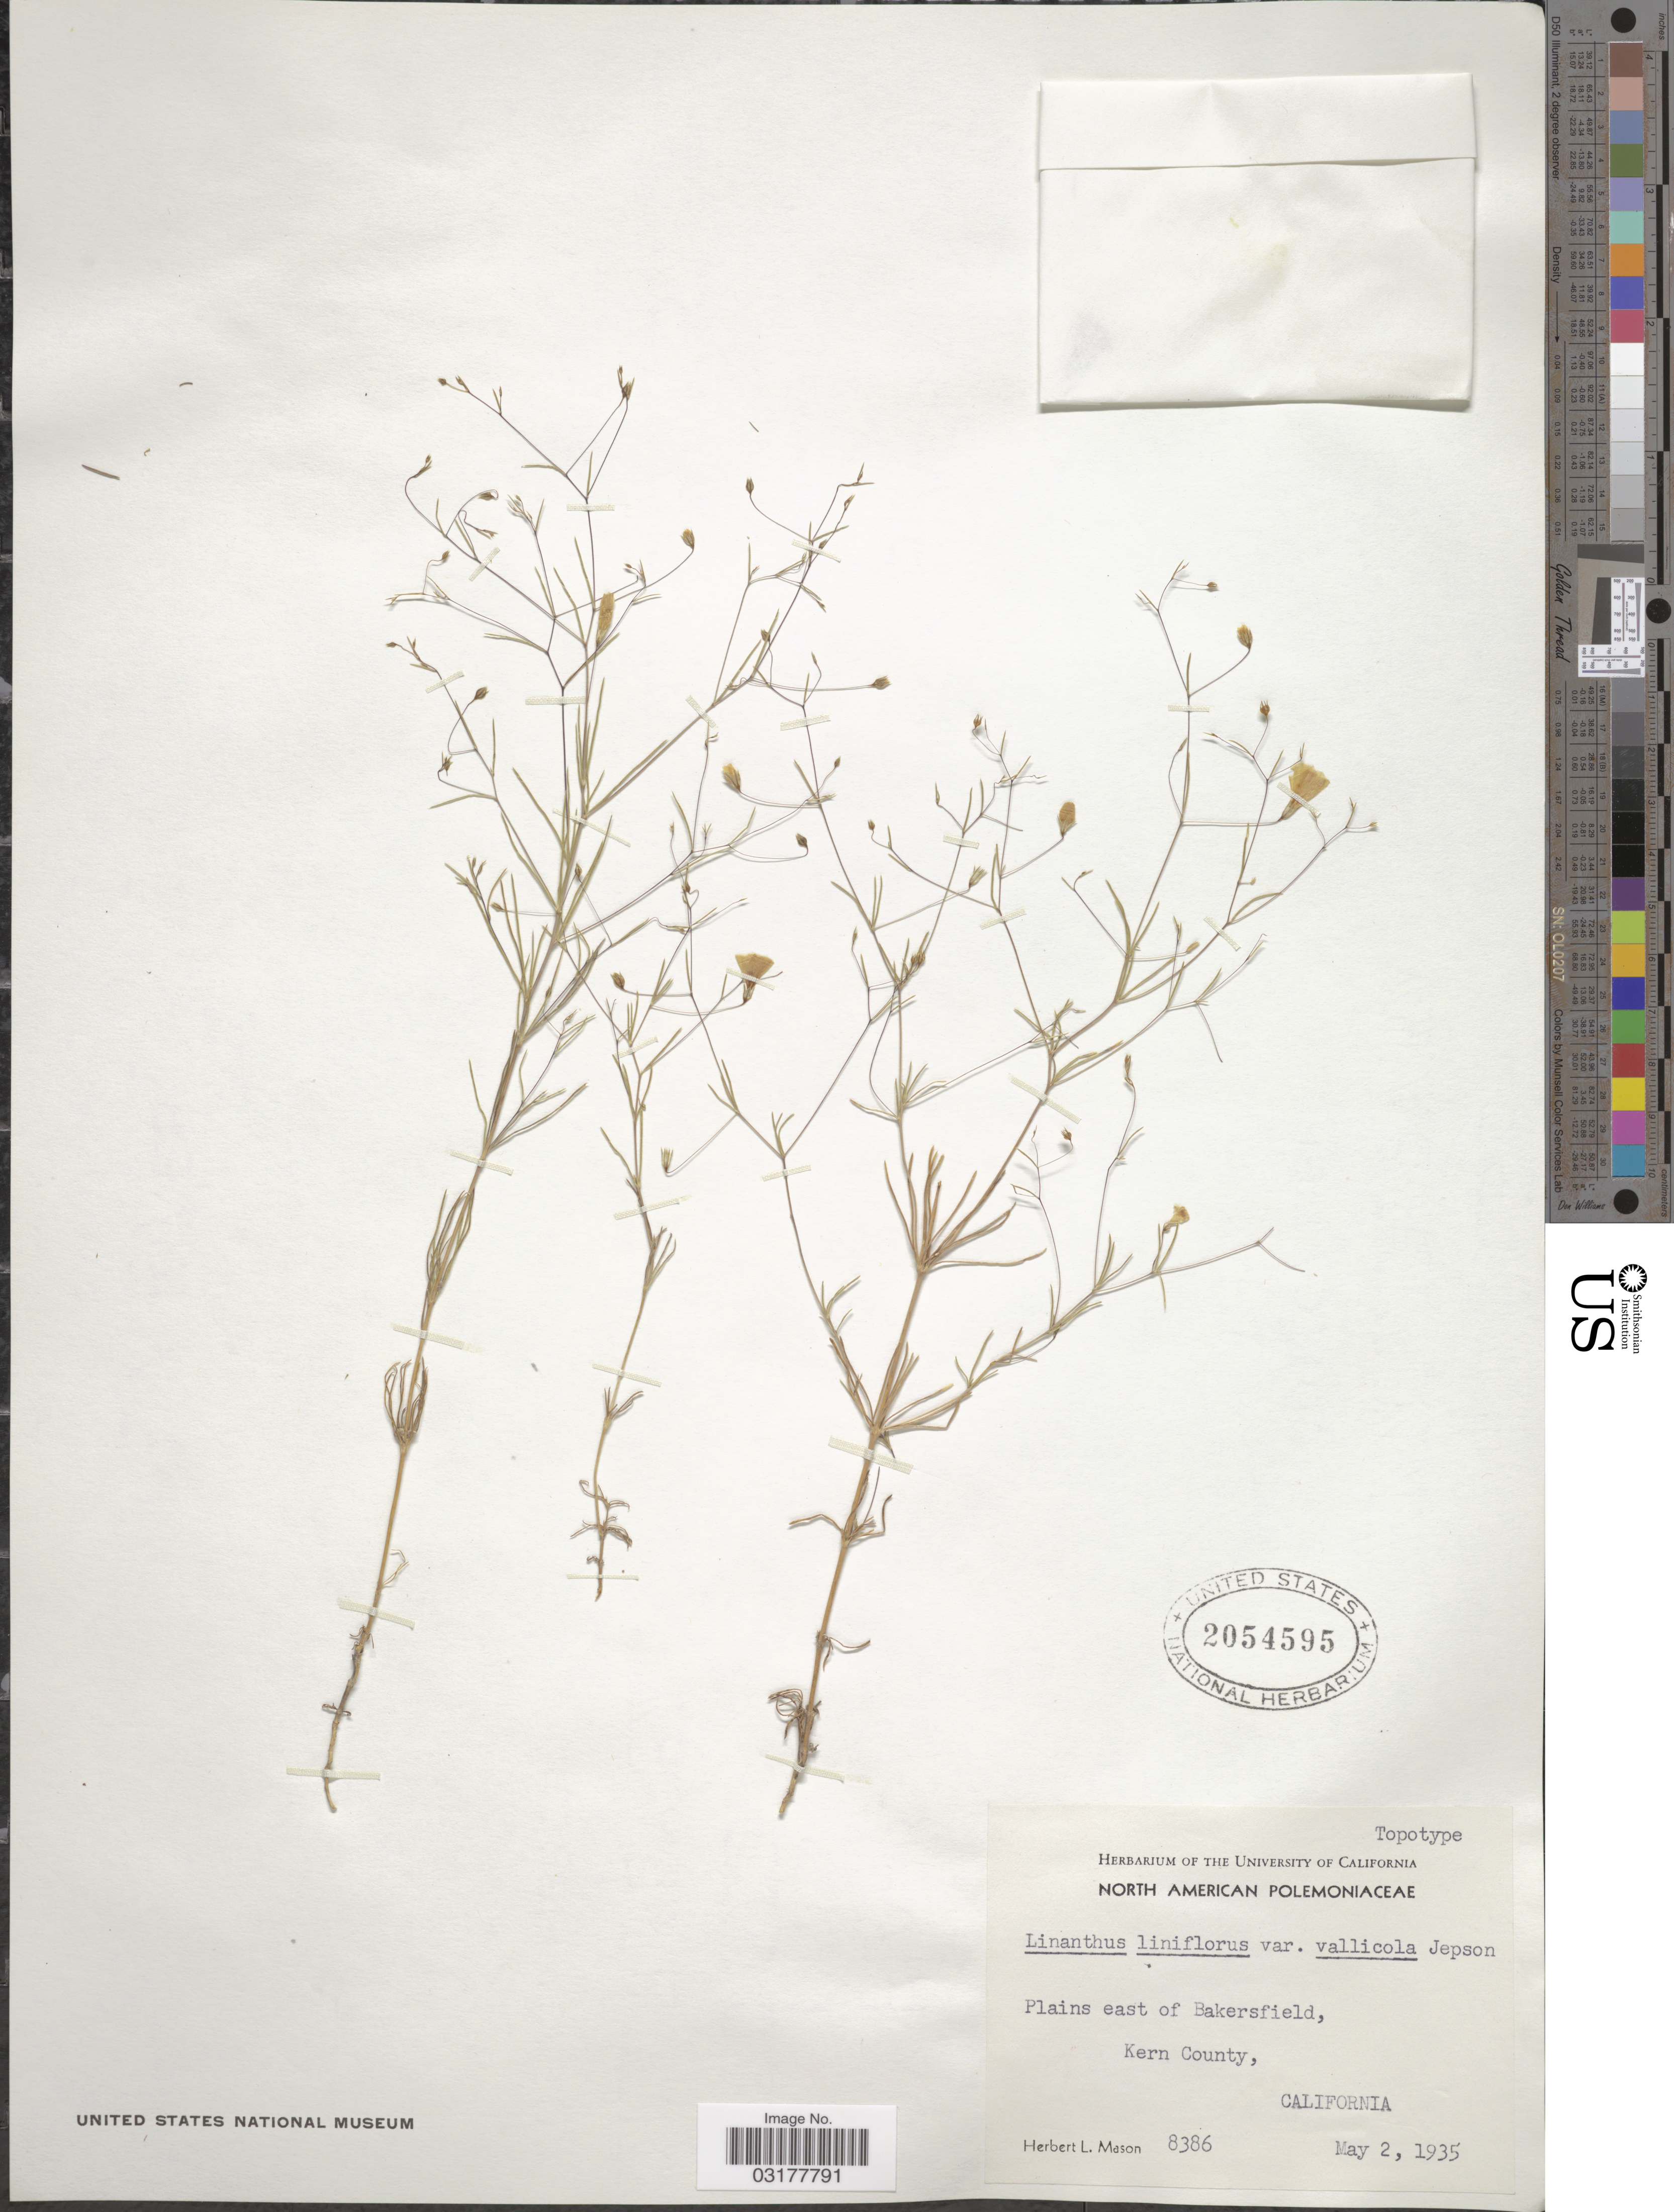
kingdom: Plantae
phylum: Tracheophyta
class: Magnoliopsida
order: Ericales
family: Polemoniaceae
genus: Leptosiphon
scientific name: Leptosiphon liniflorus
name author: (Benth.) J.M. Porter & L.A. Johnson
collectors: H. L. Mason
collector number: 8386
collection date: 1935-05-02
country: United States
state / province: California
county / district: Kern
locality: Plains east of Bakersfield, Kern County.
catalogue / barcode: US 2054595